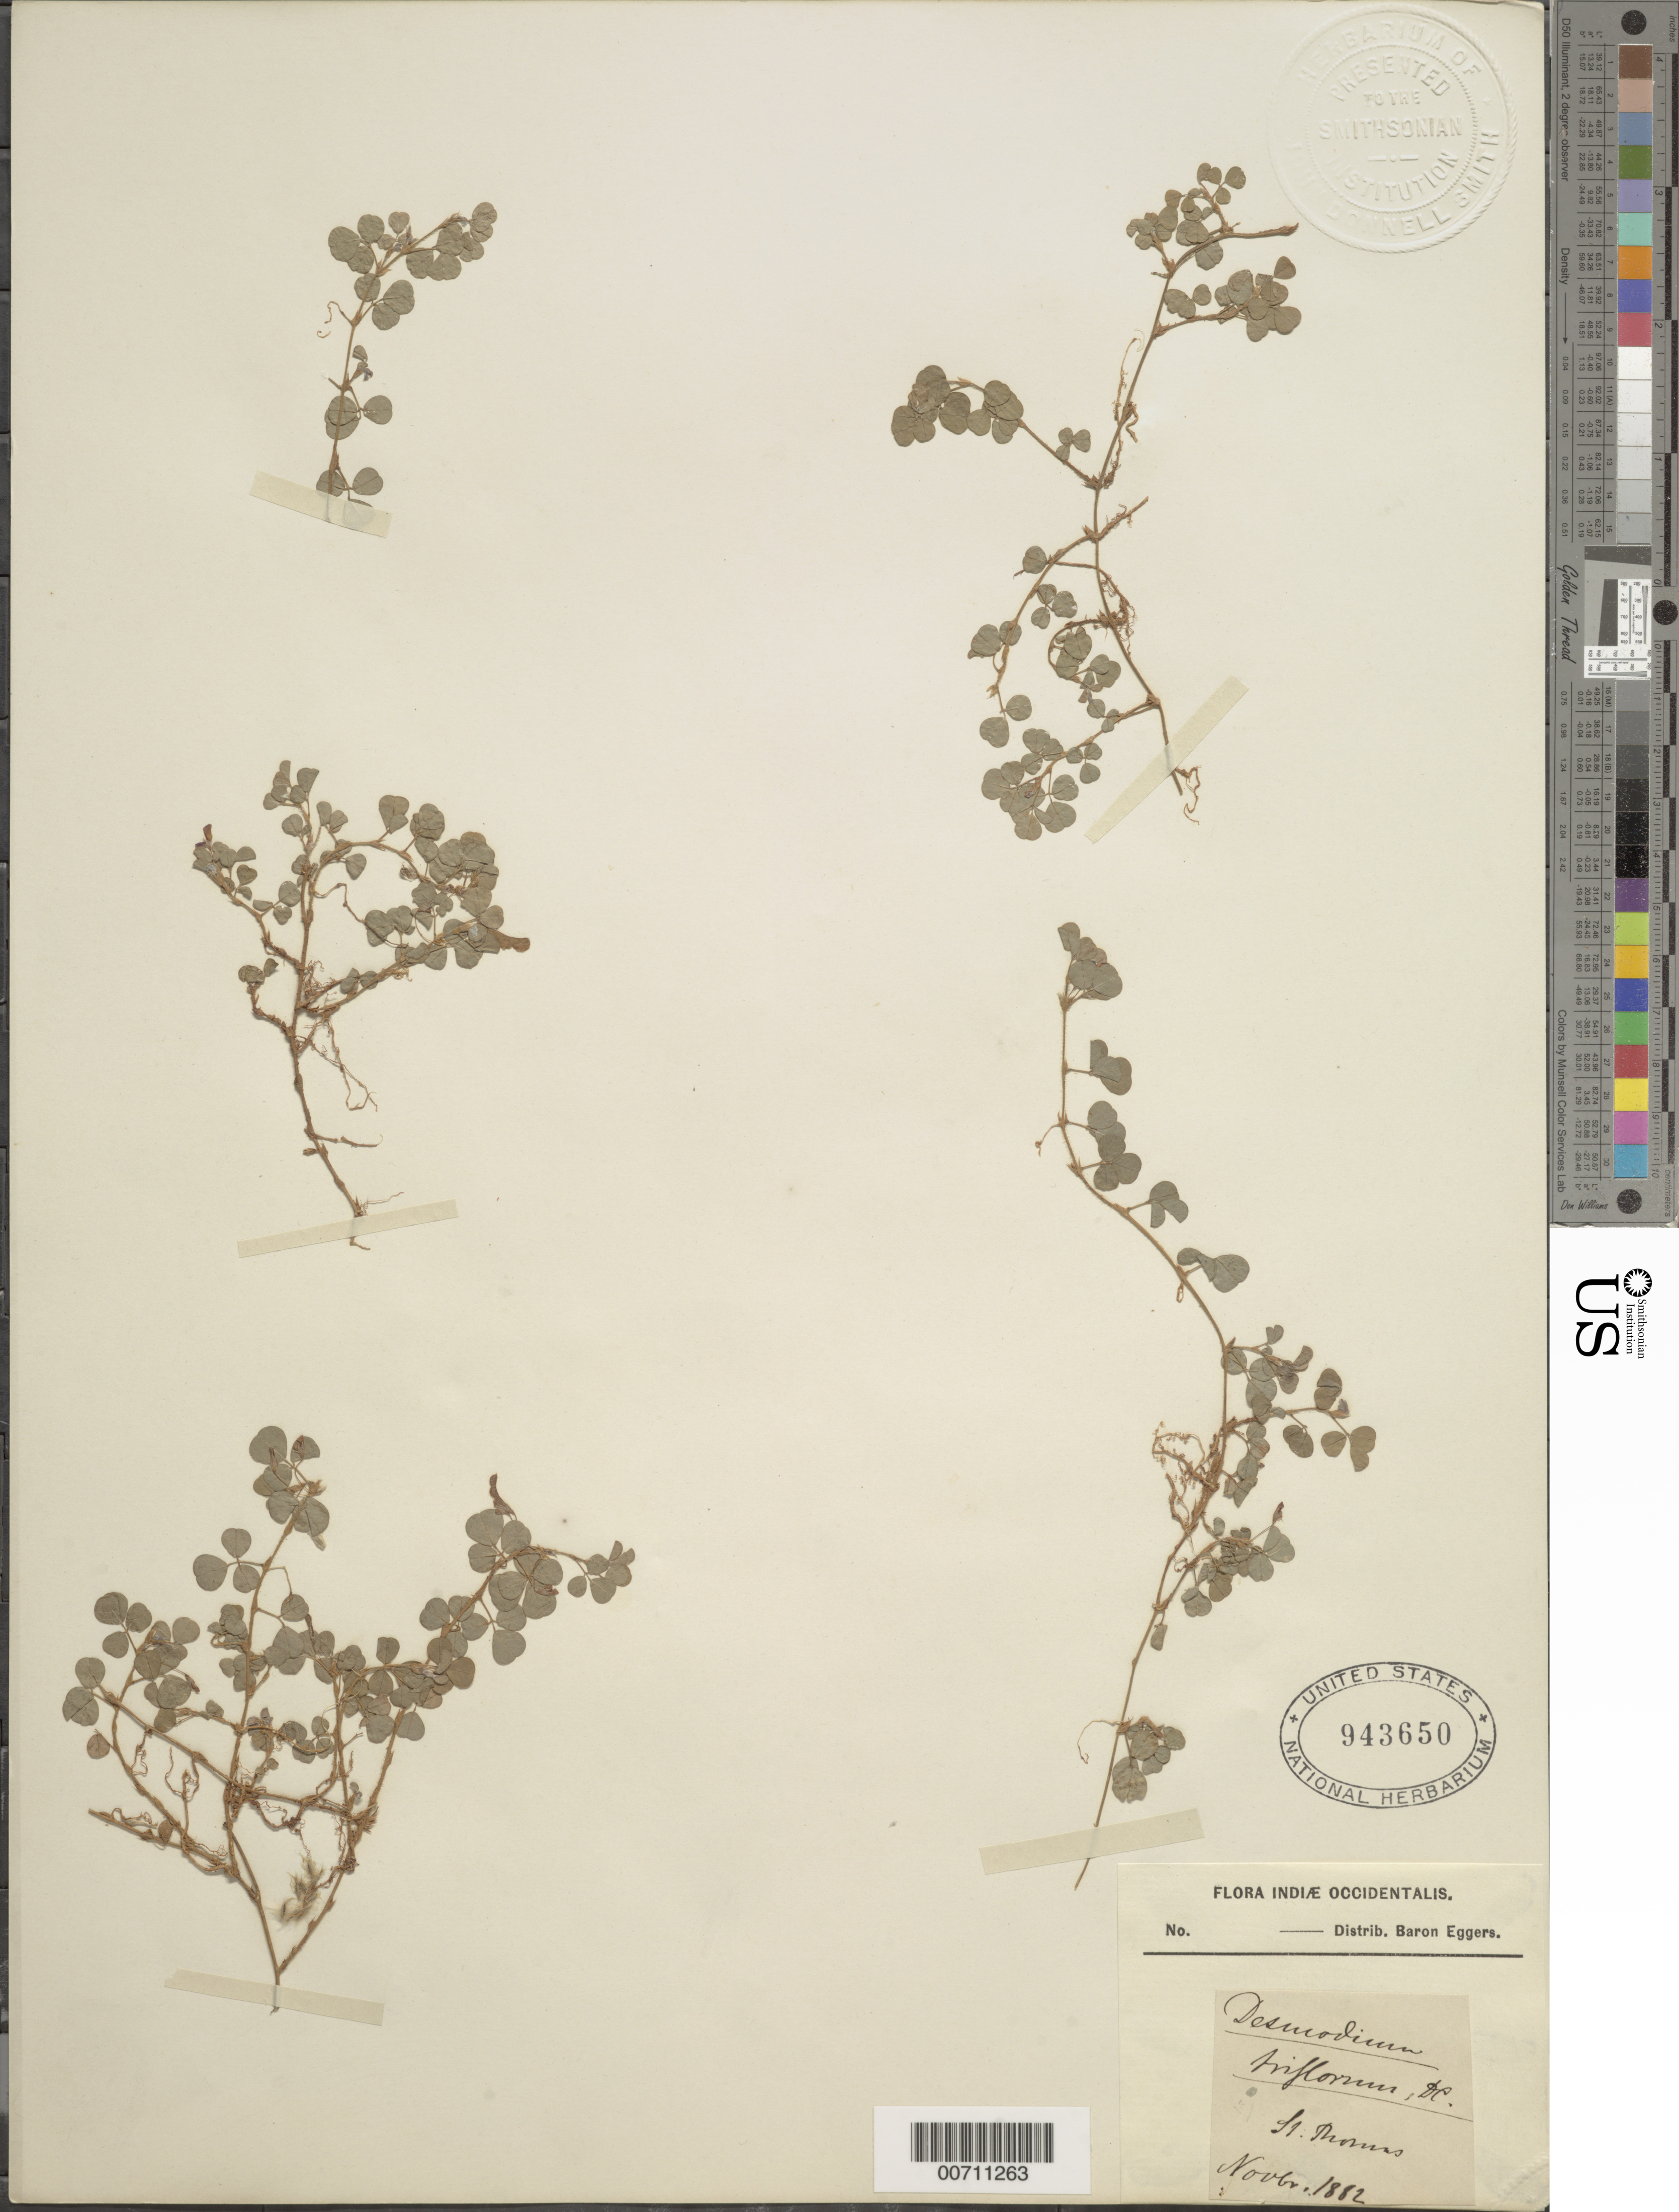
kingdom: Plantae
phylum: Tracheophyta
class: Magnoliopsida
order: Fabales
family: Fabaceae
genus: Grona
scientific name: Grona triflora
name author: (L.) H. Ohashi & K. Ohashi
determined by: Strong, Mark T., (BOT), Smithsonian Institution - National Museum of Natural History (UNITED STATES)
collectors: H. F. A. von Eggers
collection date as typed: Nov 1882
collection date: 1882-11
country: U.S. Virgin Islands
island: St. Thomas Island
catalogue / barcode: US 943650